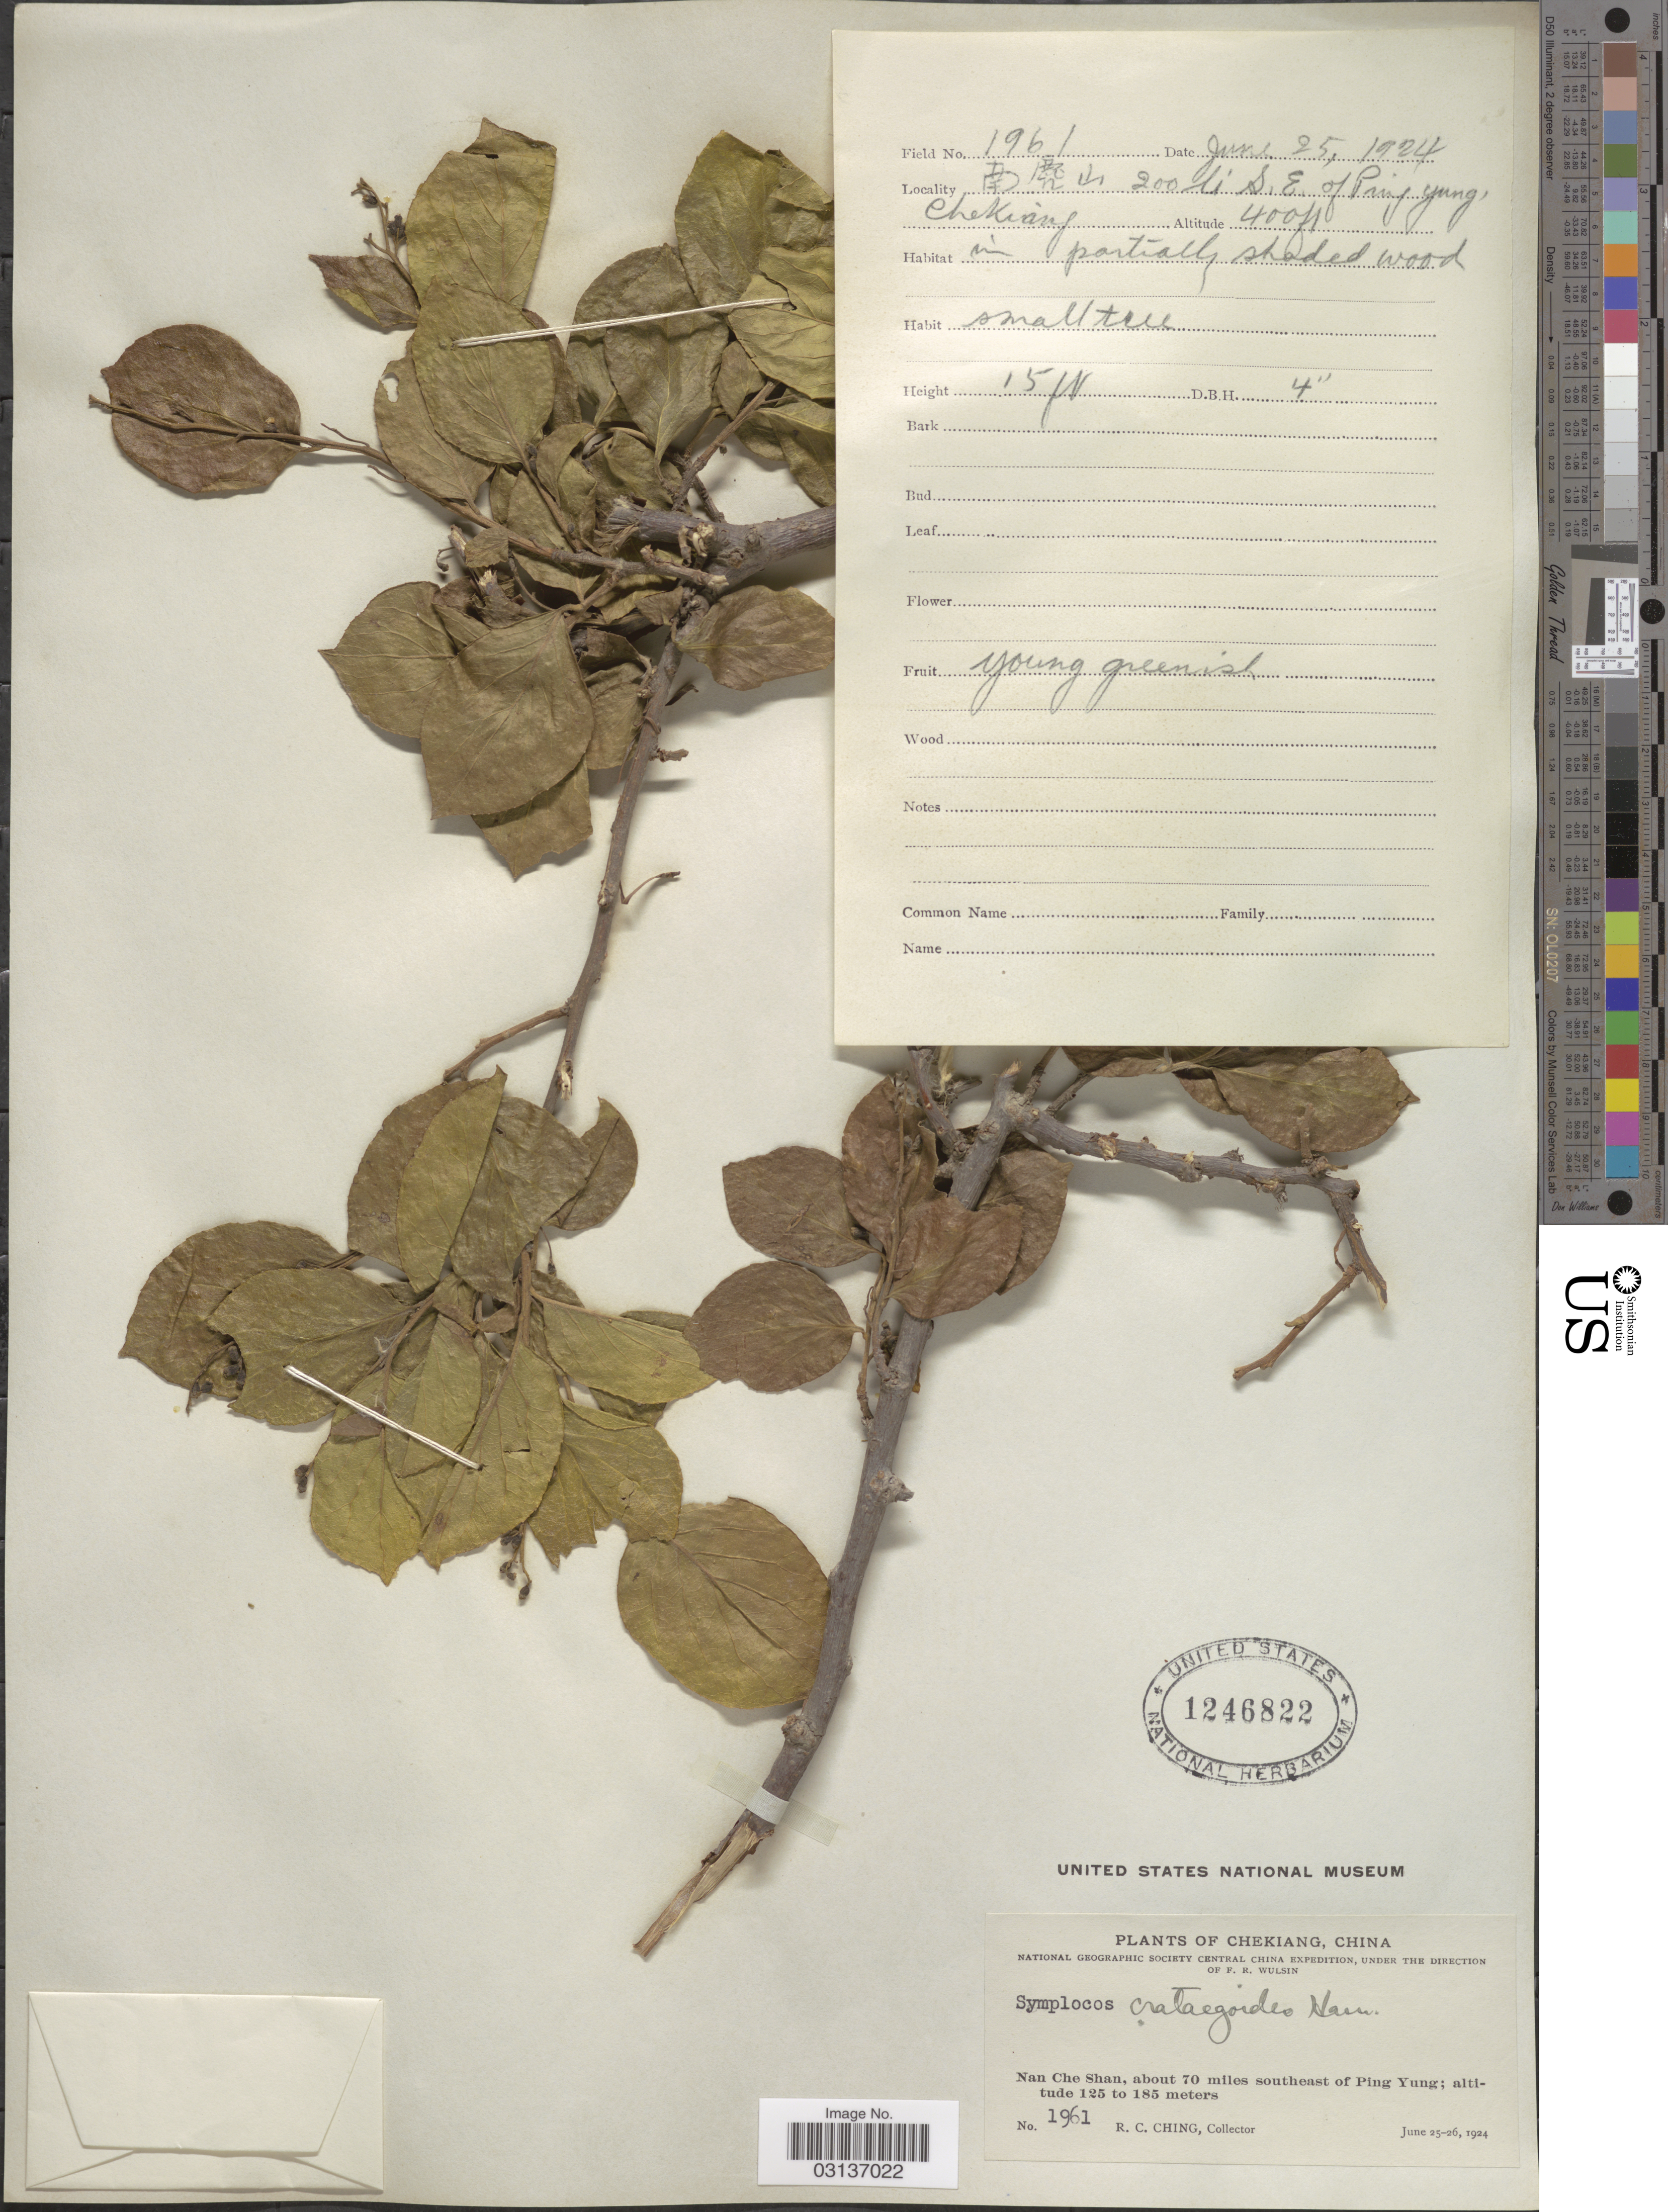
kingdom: Plantae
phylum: Tracheophyta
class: Magnoliopsida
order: Ericales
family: Symplocaceae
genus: Symplocos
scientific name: Symplocos paniculata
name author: Miq.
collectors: R. C. Ching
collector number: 1961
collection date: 1924-06-25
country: China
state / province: Zhejiang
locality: Chekiang. Nan Che Shan, about 70 miles southeast of Ping Yung.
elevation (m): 122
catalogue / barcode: US 1246822